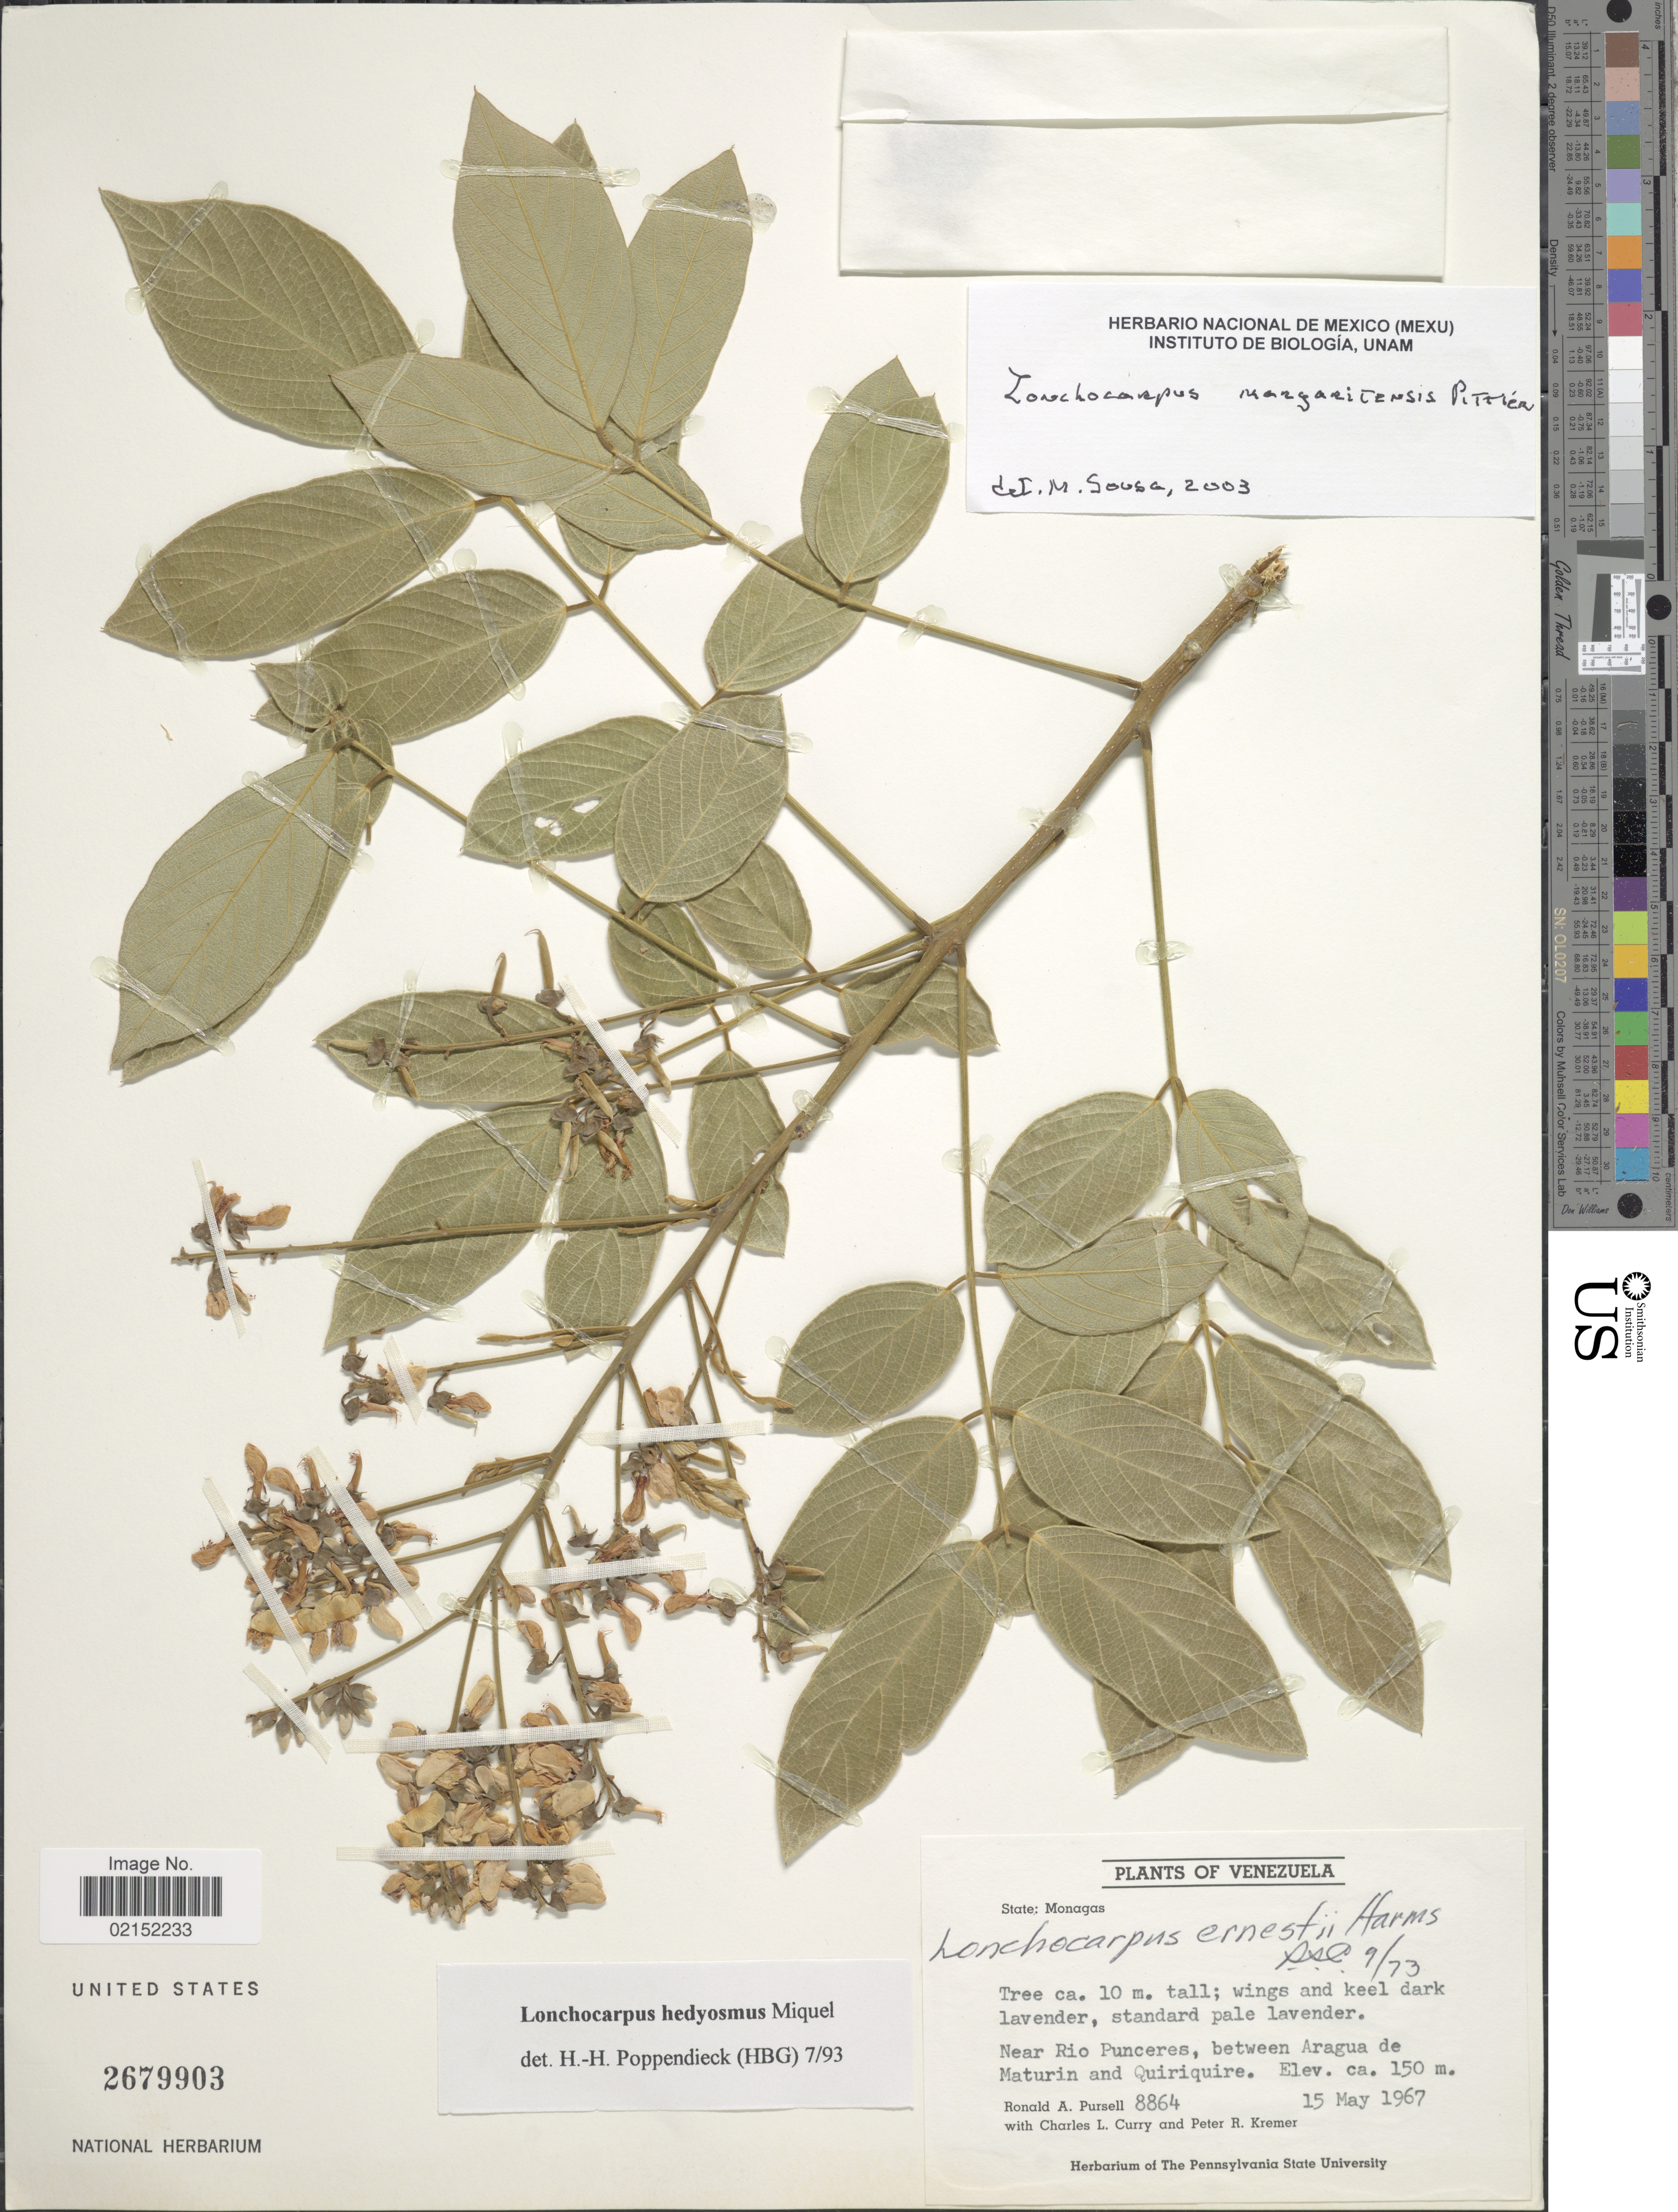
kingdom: Plantae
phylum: Tracheophyta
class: Magnoliopsida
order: Fabales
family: Fabaceae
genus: Lonchocarpus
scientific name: Lonchocarpus margaritensis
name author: Pittier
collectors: R. A. Pursell, C. L. Curry & P. Kremer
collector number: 8864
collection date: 1967-05-15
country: Venezuela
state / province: Monagas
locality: State: Monagas. Near Rio Punceres, between Aragua de Maturin Quiriguire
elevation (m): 150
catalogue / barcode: US 2679903